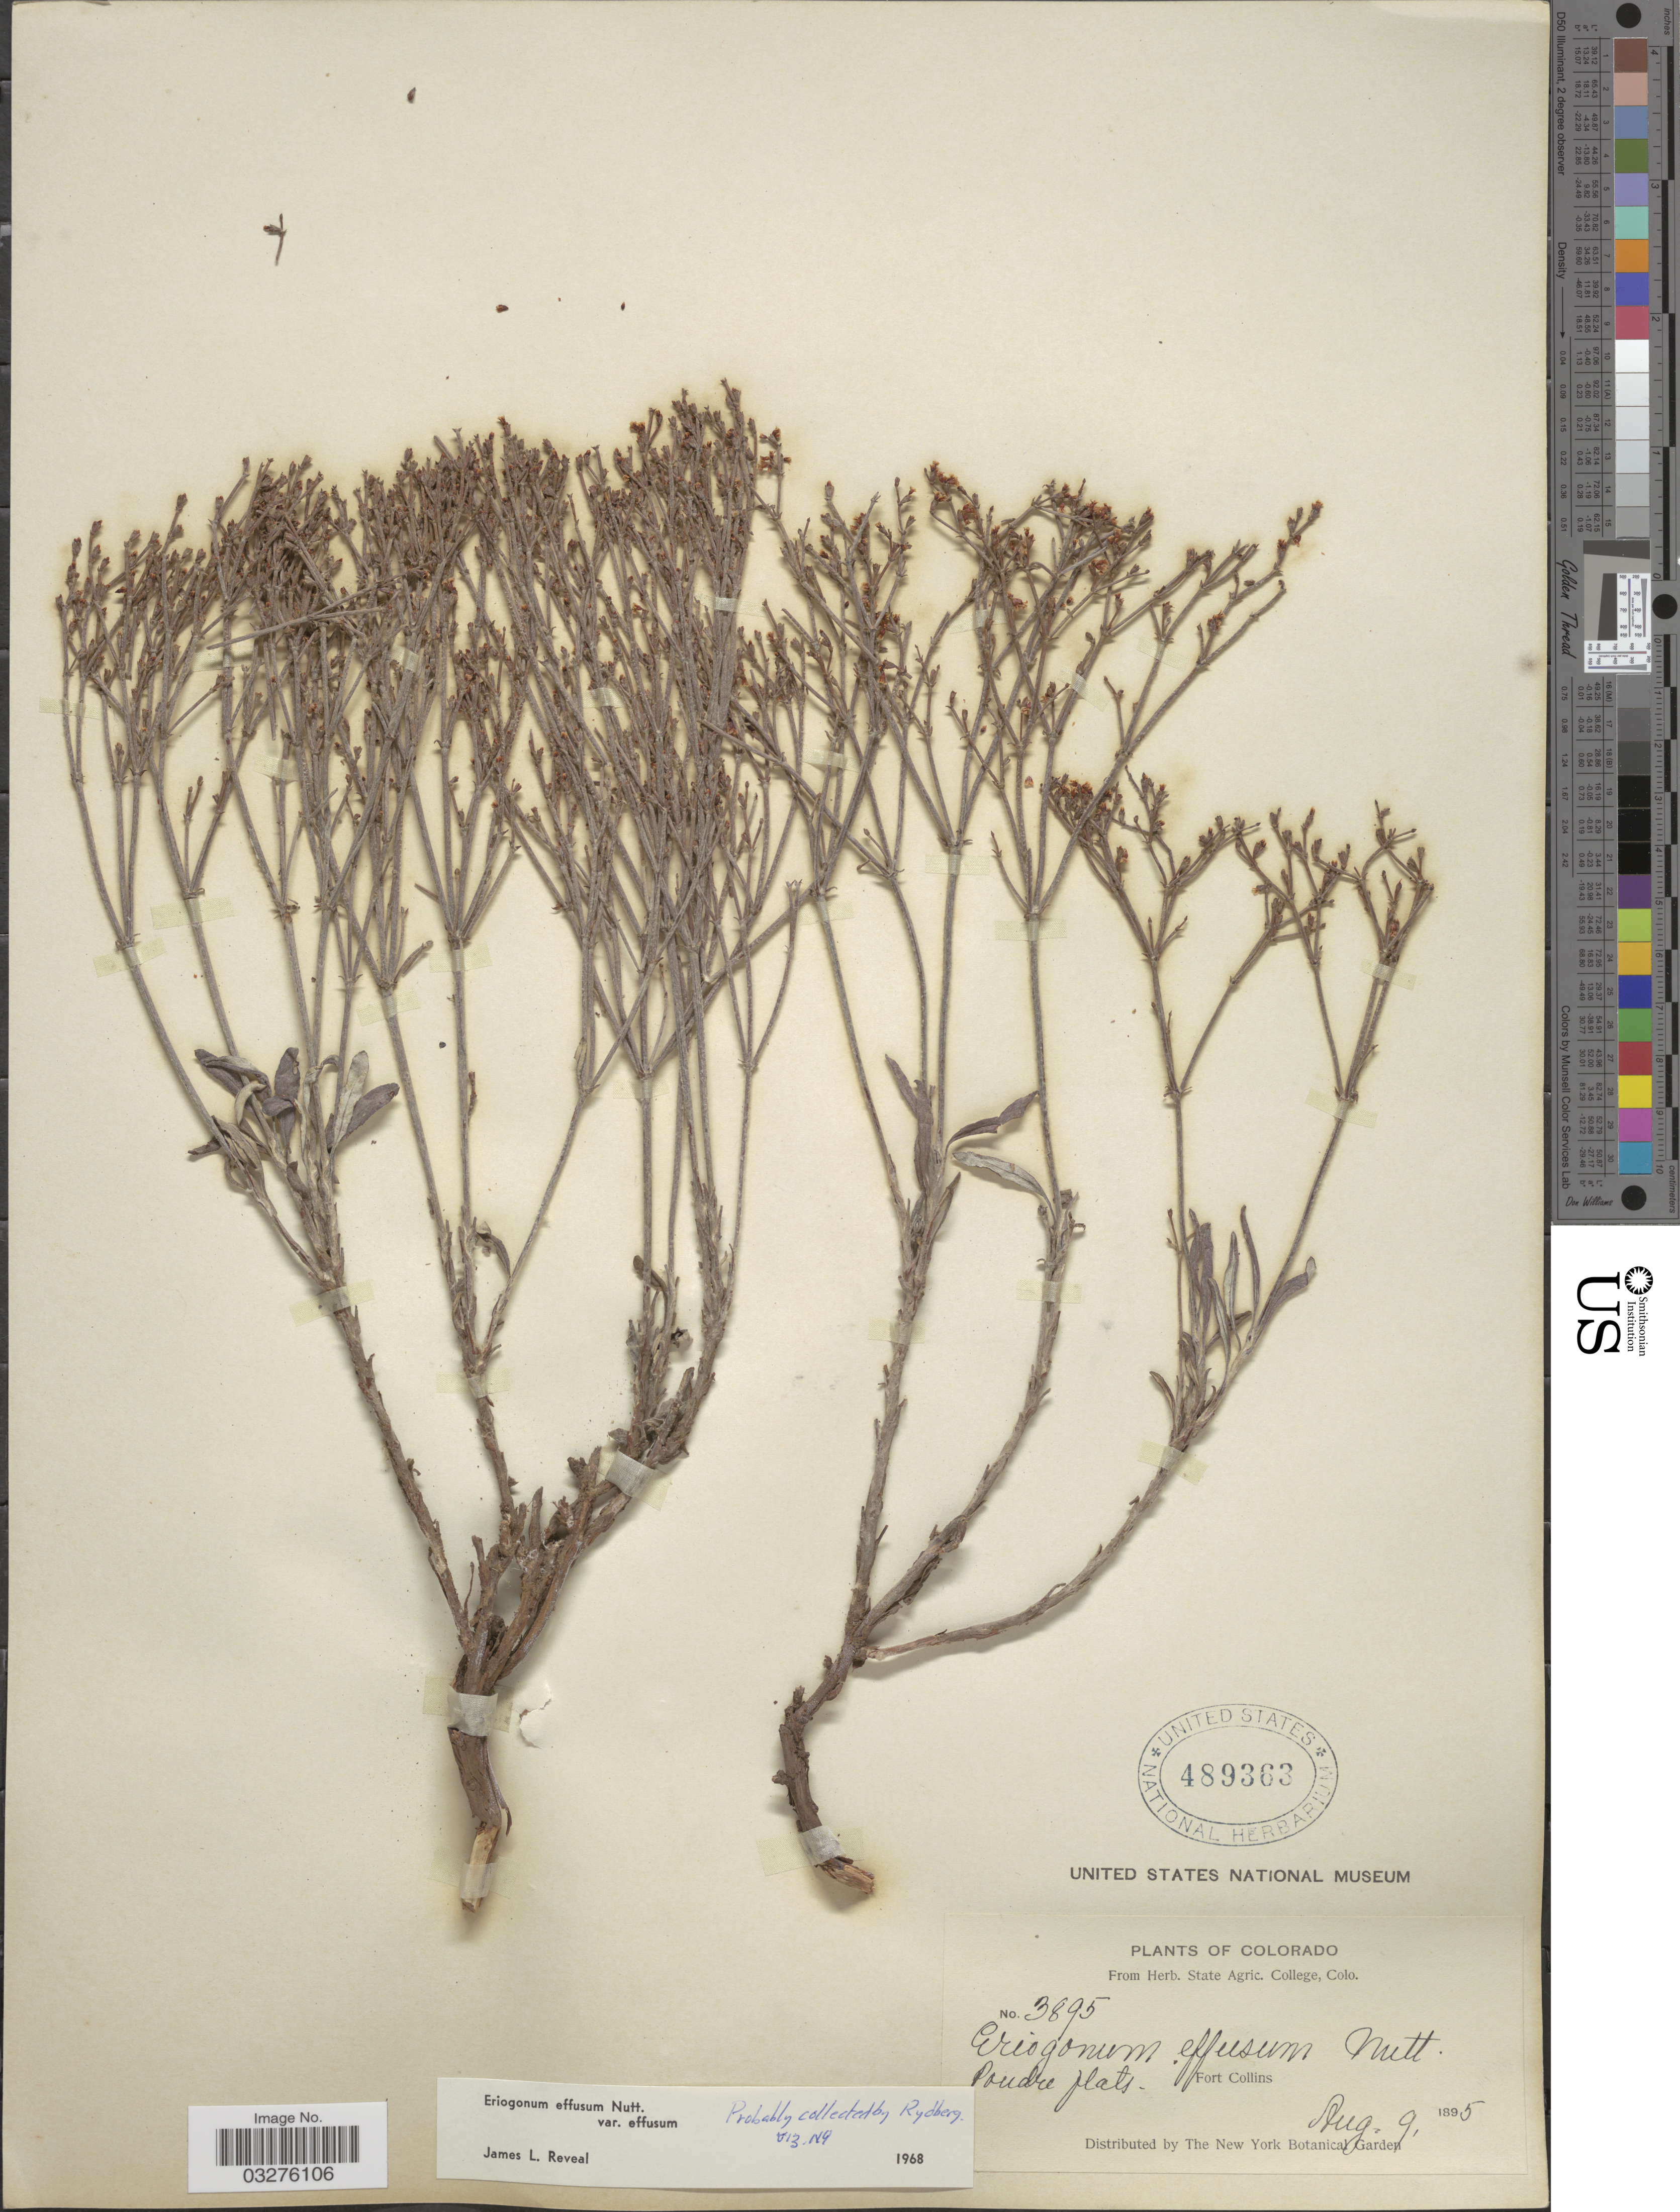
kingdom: Plantae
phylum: Tracheophyta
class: Magnoliopsida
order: Caryophyllales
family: Polygonaceae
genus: Eriogonum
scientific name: Eriogonum effusum var. effusum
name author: Nutt.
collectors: ex herb. State Agric. College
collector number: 3895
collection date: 1895-08-09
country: United States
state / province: Colorado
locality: Poudre flats. Fort Collins.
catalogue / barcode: US 489363